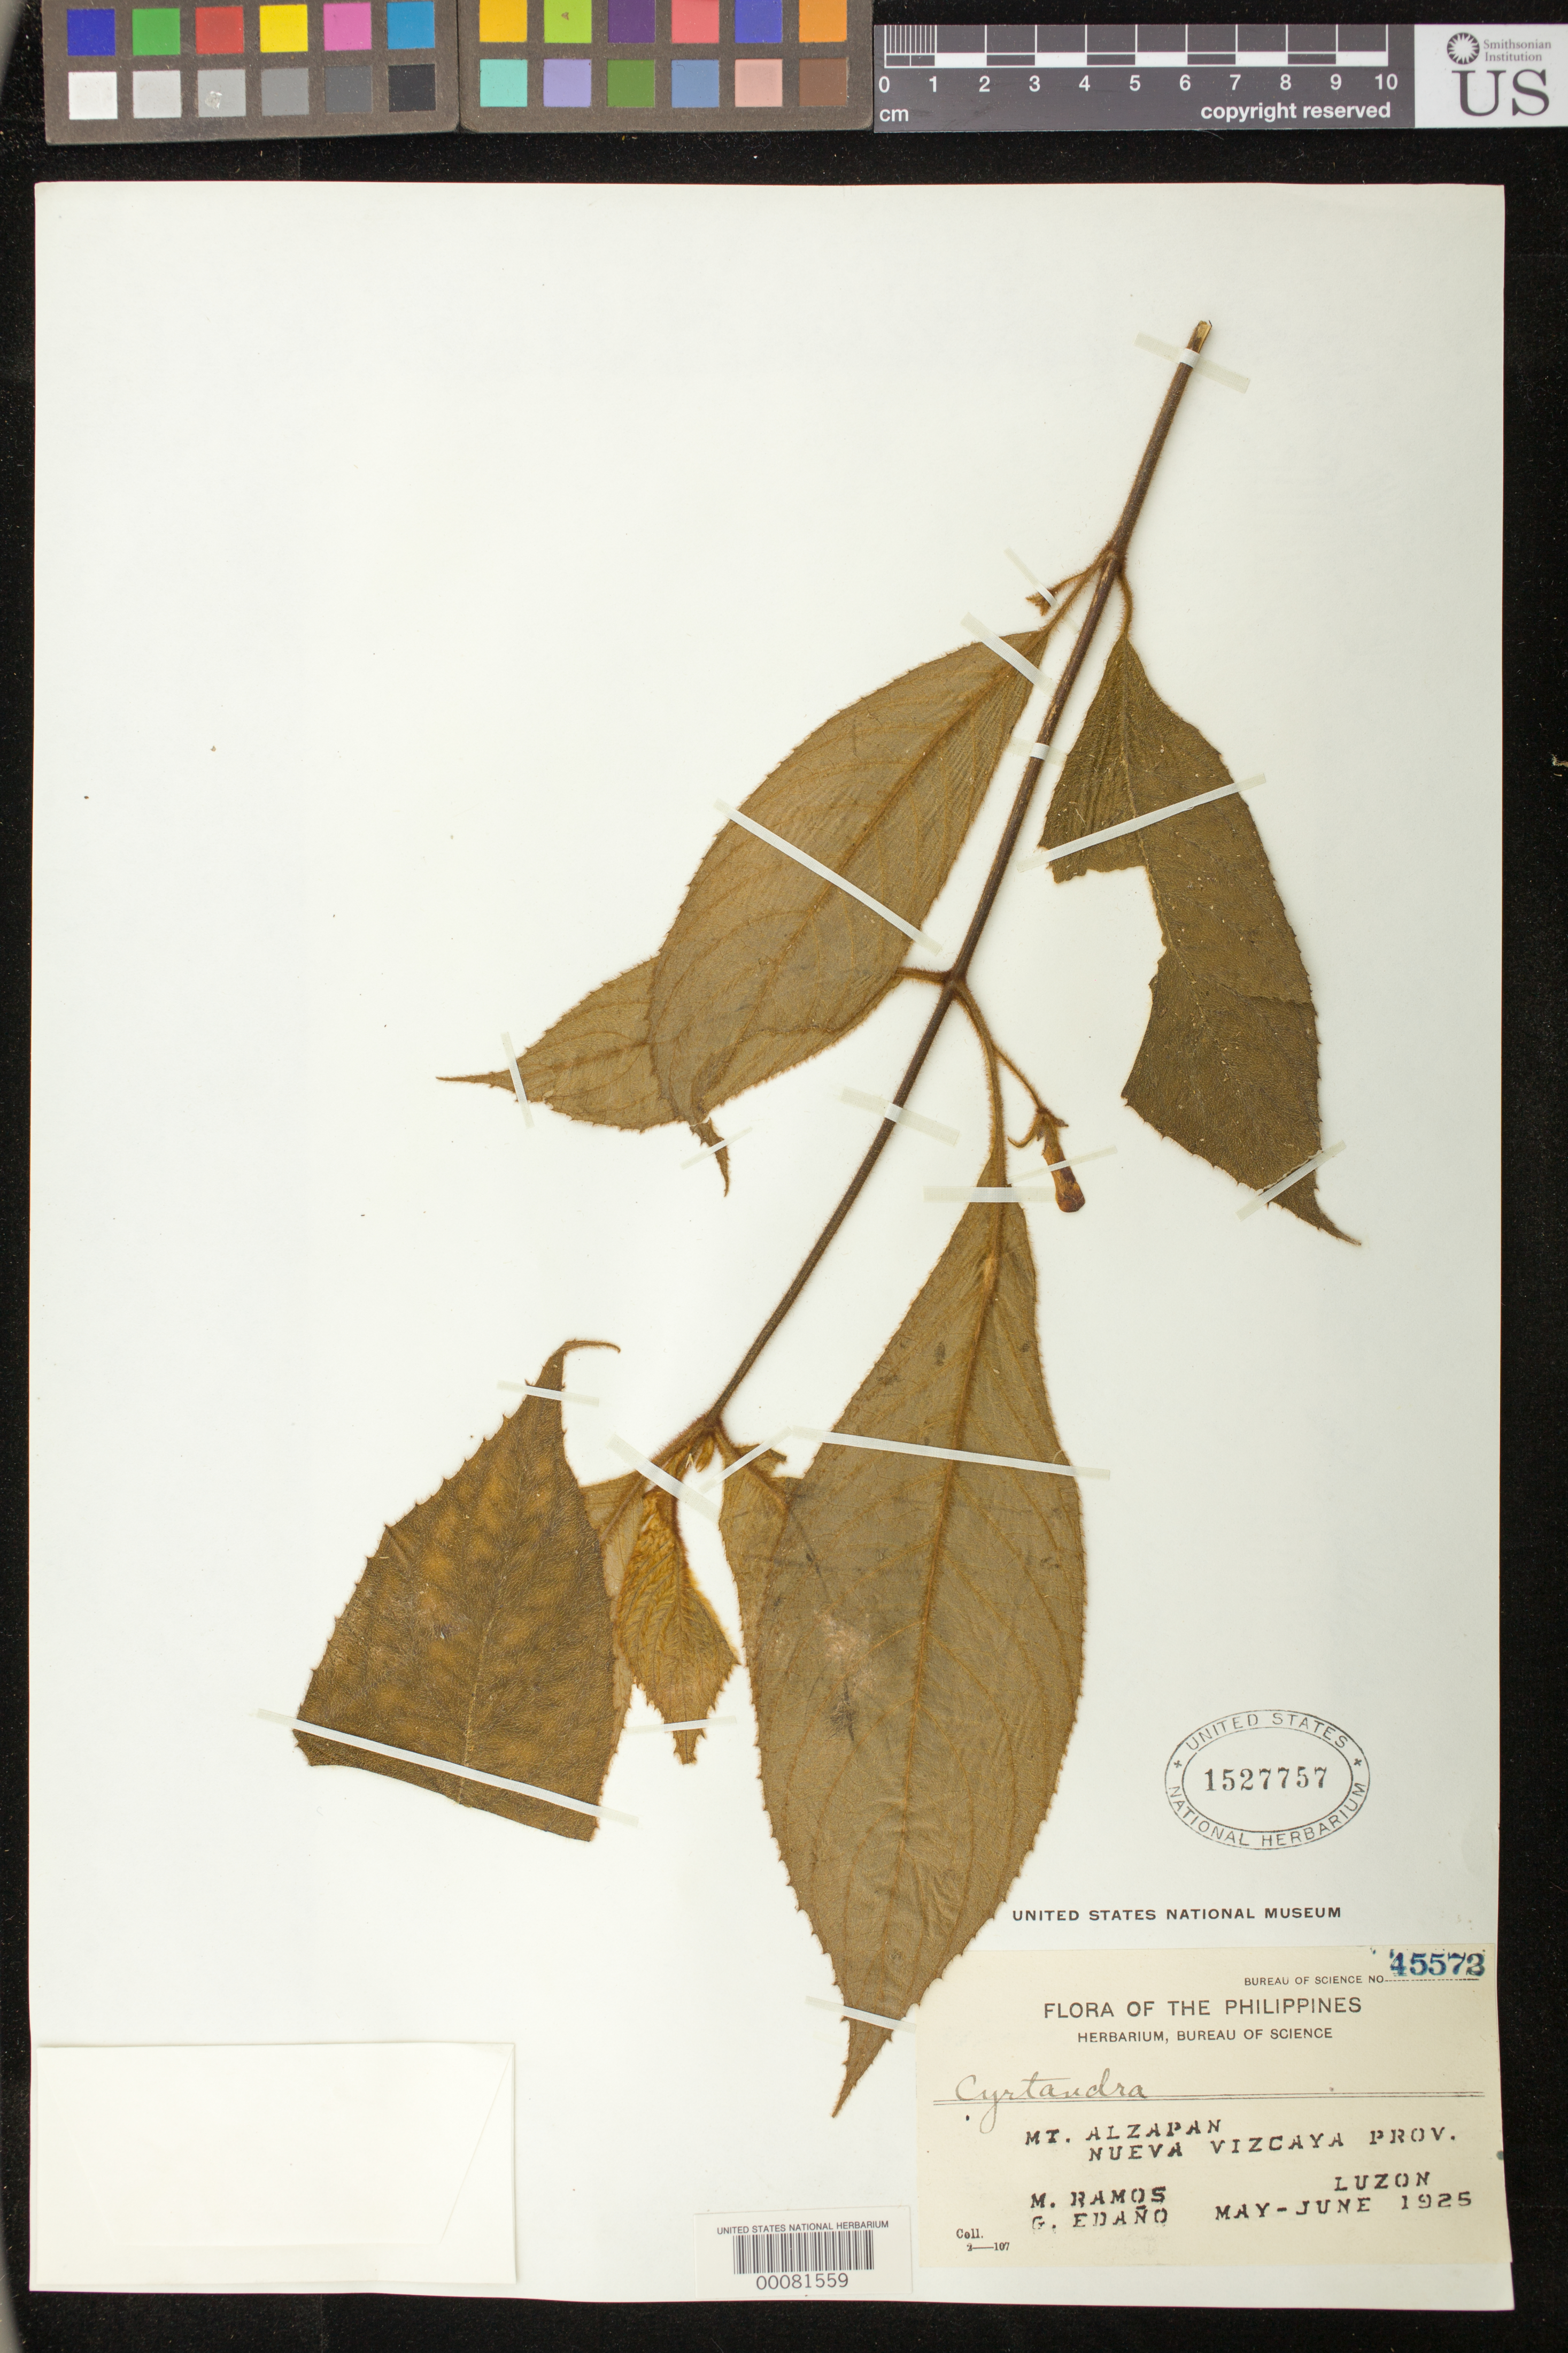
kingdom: Plantae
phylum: Tracheophyta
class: Magnoliopsida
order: Lamiales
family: Gesneriaceae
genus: Cyrtandra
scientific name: Cyrtandra similis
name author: Quisumb.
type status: Isolectotype; Type Collection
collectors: M. Ramos & G. E. Edaño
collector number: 45572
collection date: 1925-05/1925-06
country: Philippines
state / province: Cagayan Valley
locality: Mt. Alzapan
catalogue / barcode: US 1527757